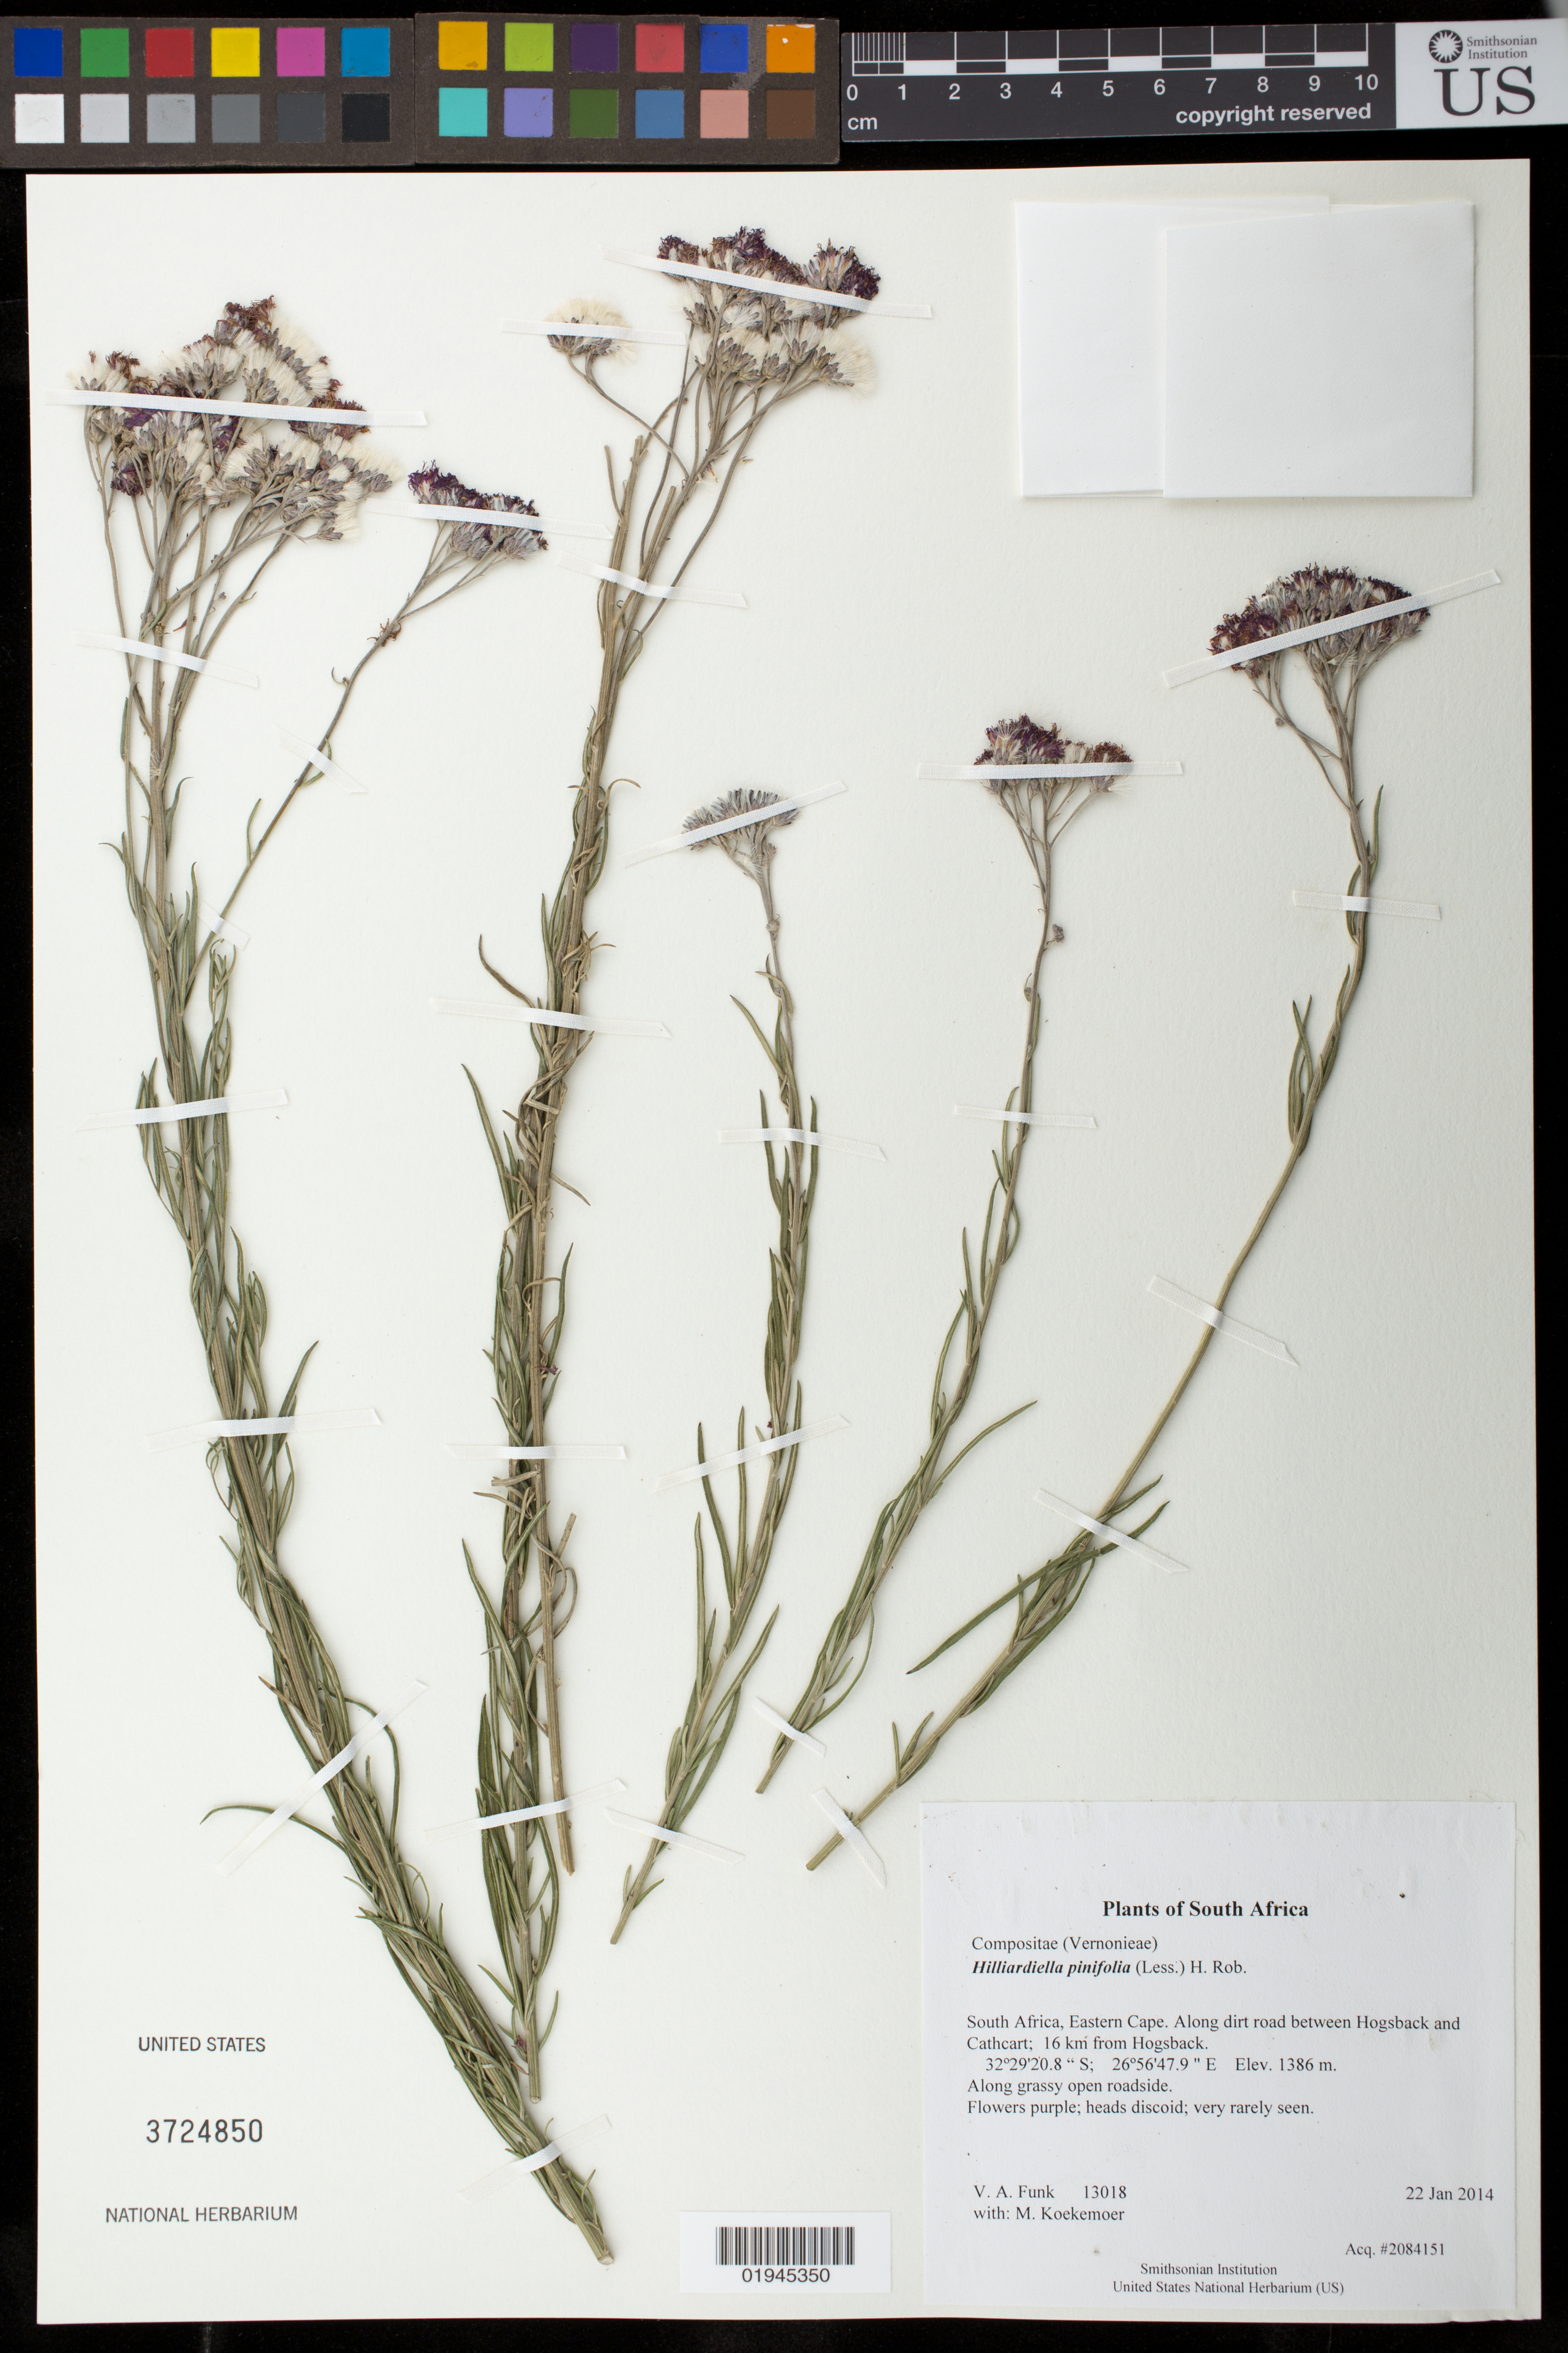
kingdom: Plantae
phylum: Tracheophyta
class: Magnoliopsida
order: Asterales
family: Asteraceae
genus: Hilliardiella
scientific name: Hilliardiella pinifolia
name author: (Less.) H. Rob.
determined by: Koekemoer, M.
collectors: M. Koekemoer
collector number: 13018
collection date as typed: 22 Jan 2014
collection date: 2014-01-22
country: South Africa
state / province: Eastern Cape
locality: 16 km before Hogsback to Cathcart Road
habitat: Along side of dirt road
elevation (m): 1386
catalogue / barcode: US 3724850